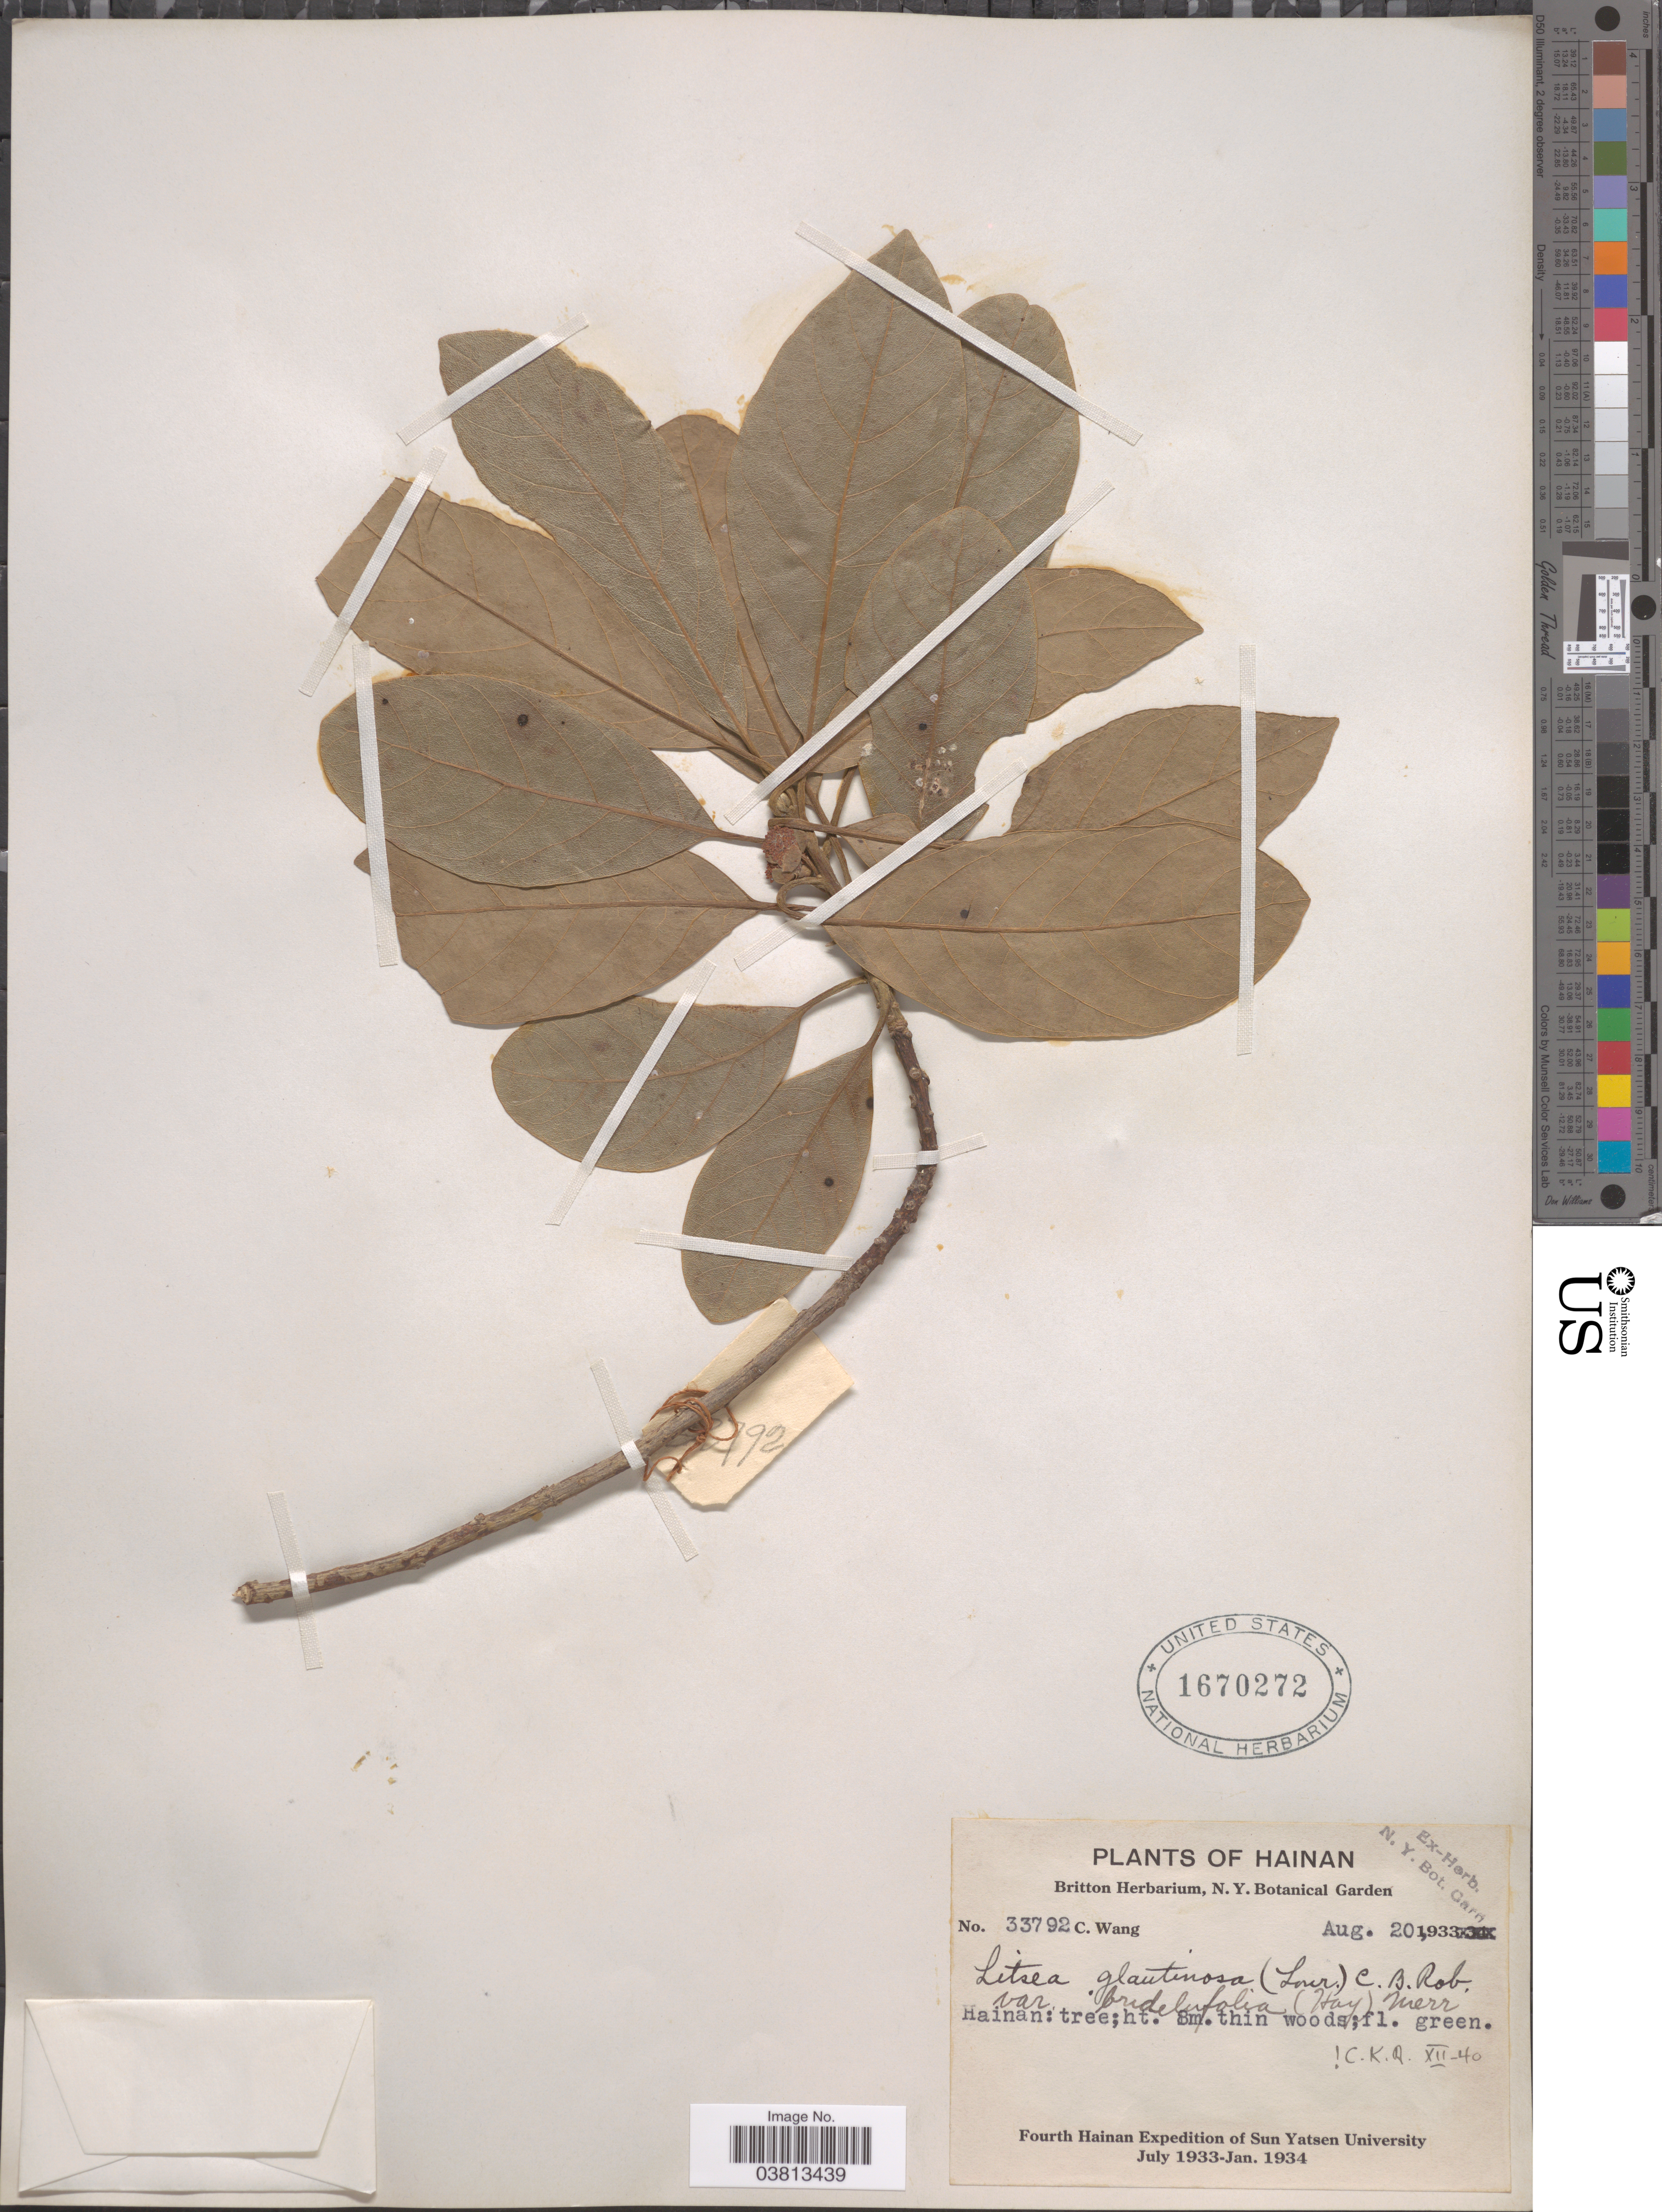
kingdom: Plantae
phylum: Tracheophyta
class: Magnoliopsida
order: Laurales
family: Lauraceae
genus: Litsea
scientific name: Litsea glutinosa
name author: (Lour.) C.B. Rob.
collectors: C. Wang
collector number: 33792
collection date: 1933-08-20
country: China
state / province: Hainan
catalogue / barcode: US 1670272